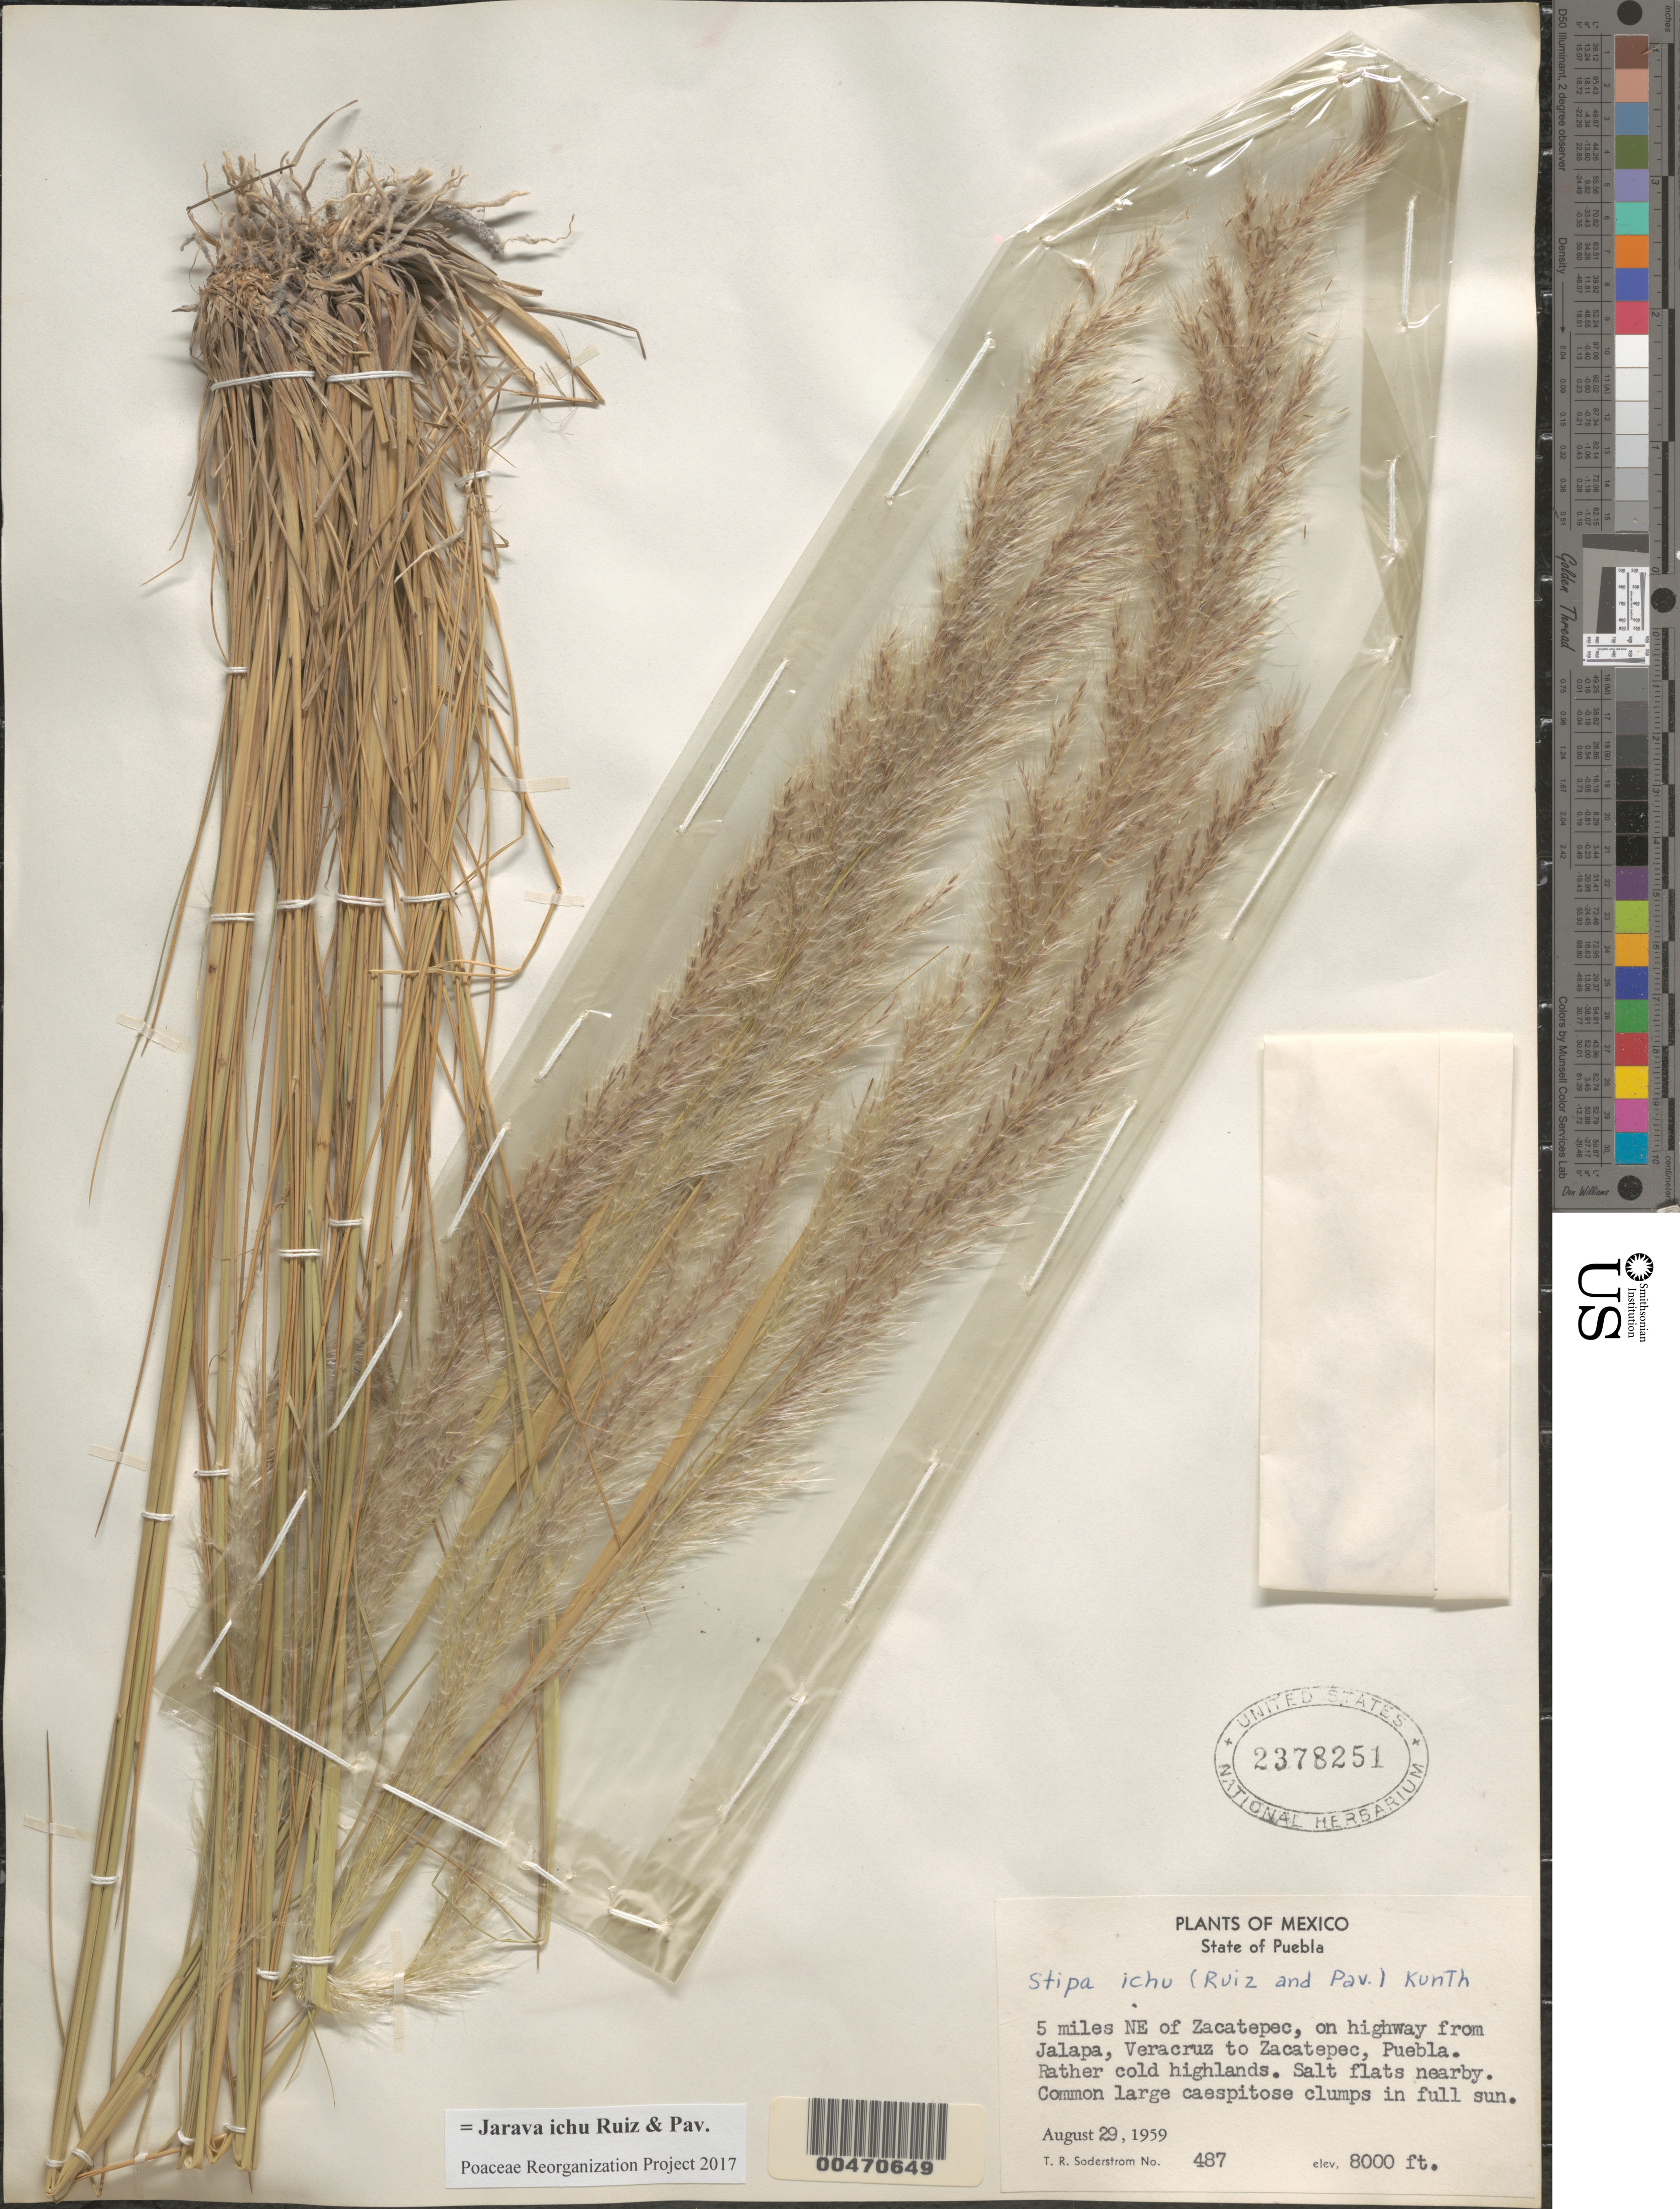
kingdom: Plantae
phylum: Tracheophyta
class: Liliopsida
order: Poales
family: Poaceae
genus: Jarava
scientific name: Jarava ichu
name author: Ruiz & Pav.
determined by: Poaceae Reorganization Project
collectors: T. R. Soderstrom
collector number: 487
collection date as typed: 29 Aug 1959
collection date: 1959-08-29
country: Mexico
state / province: Puebla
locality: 5 mi NE of Zacatepec, on hwy from Jalapa, Veracruz - Zacatepec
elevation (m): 2438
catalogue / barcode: US 2378251